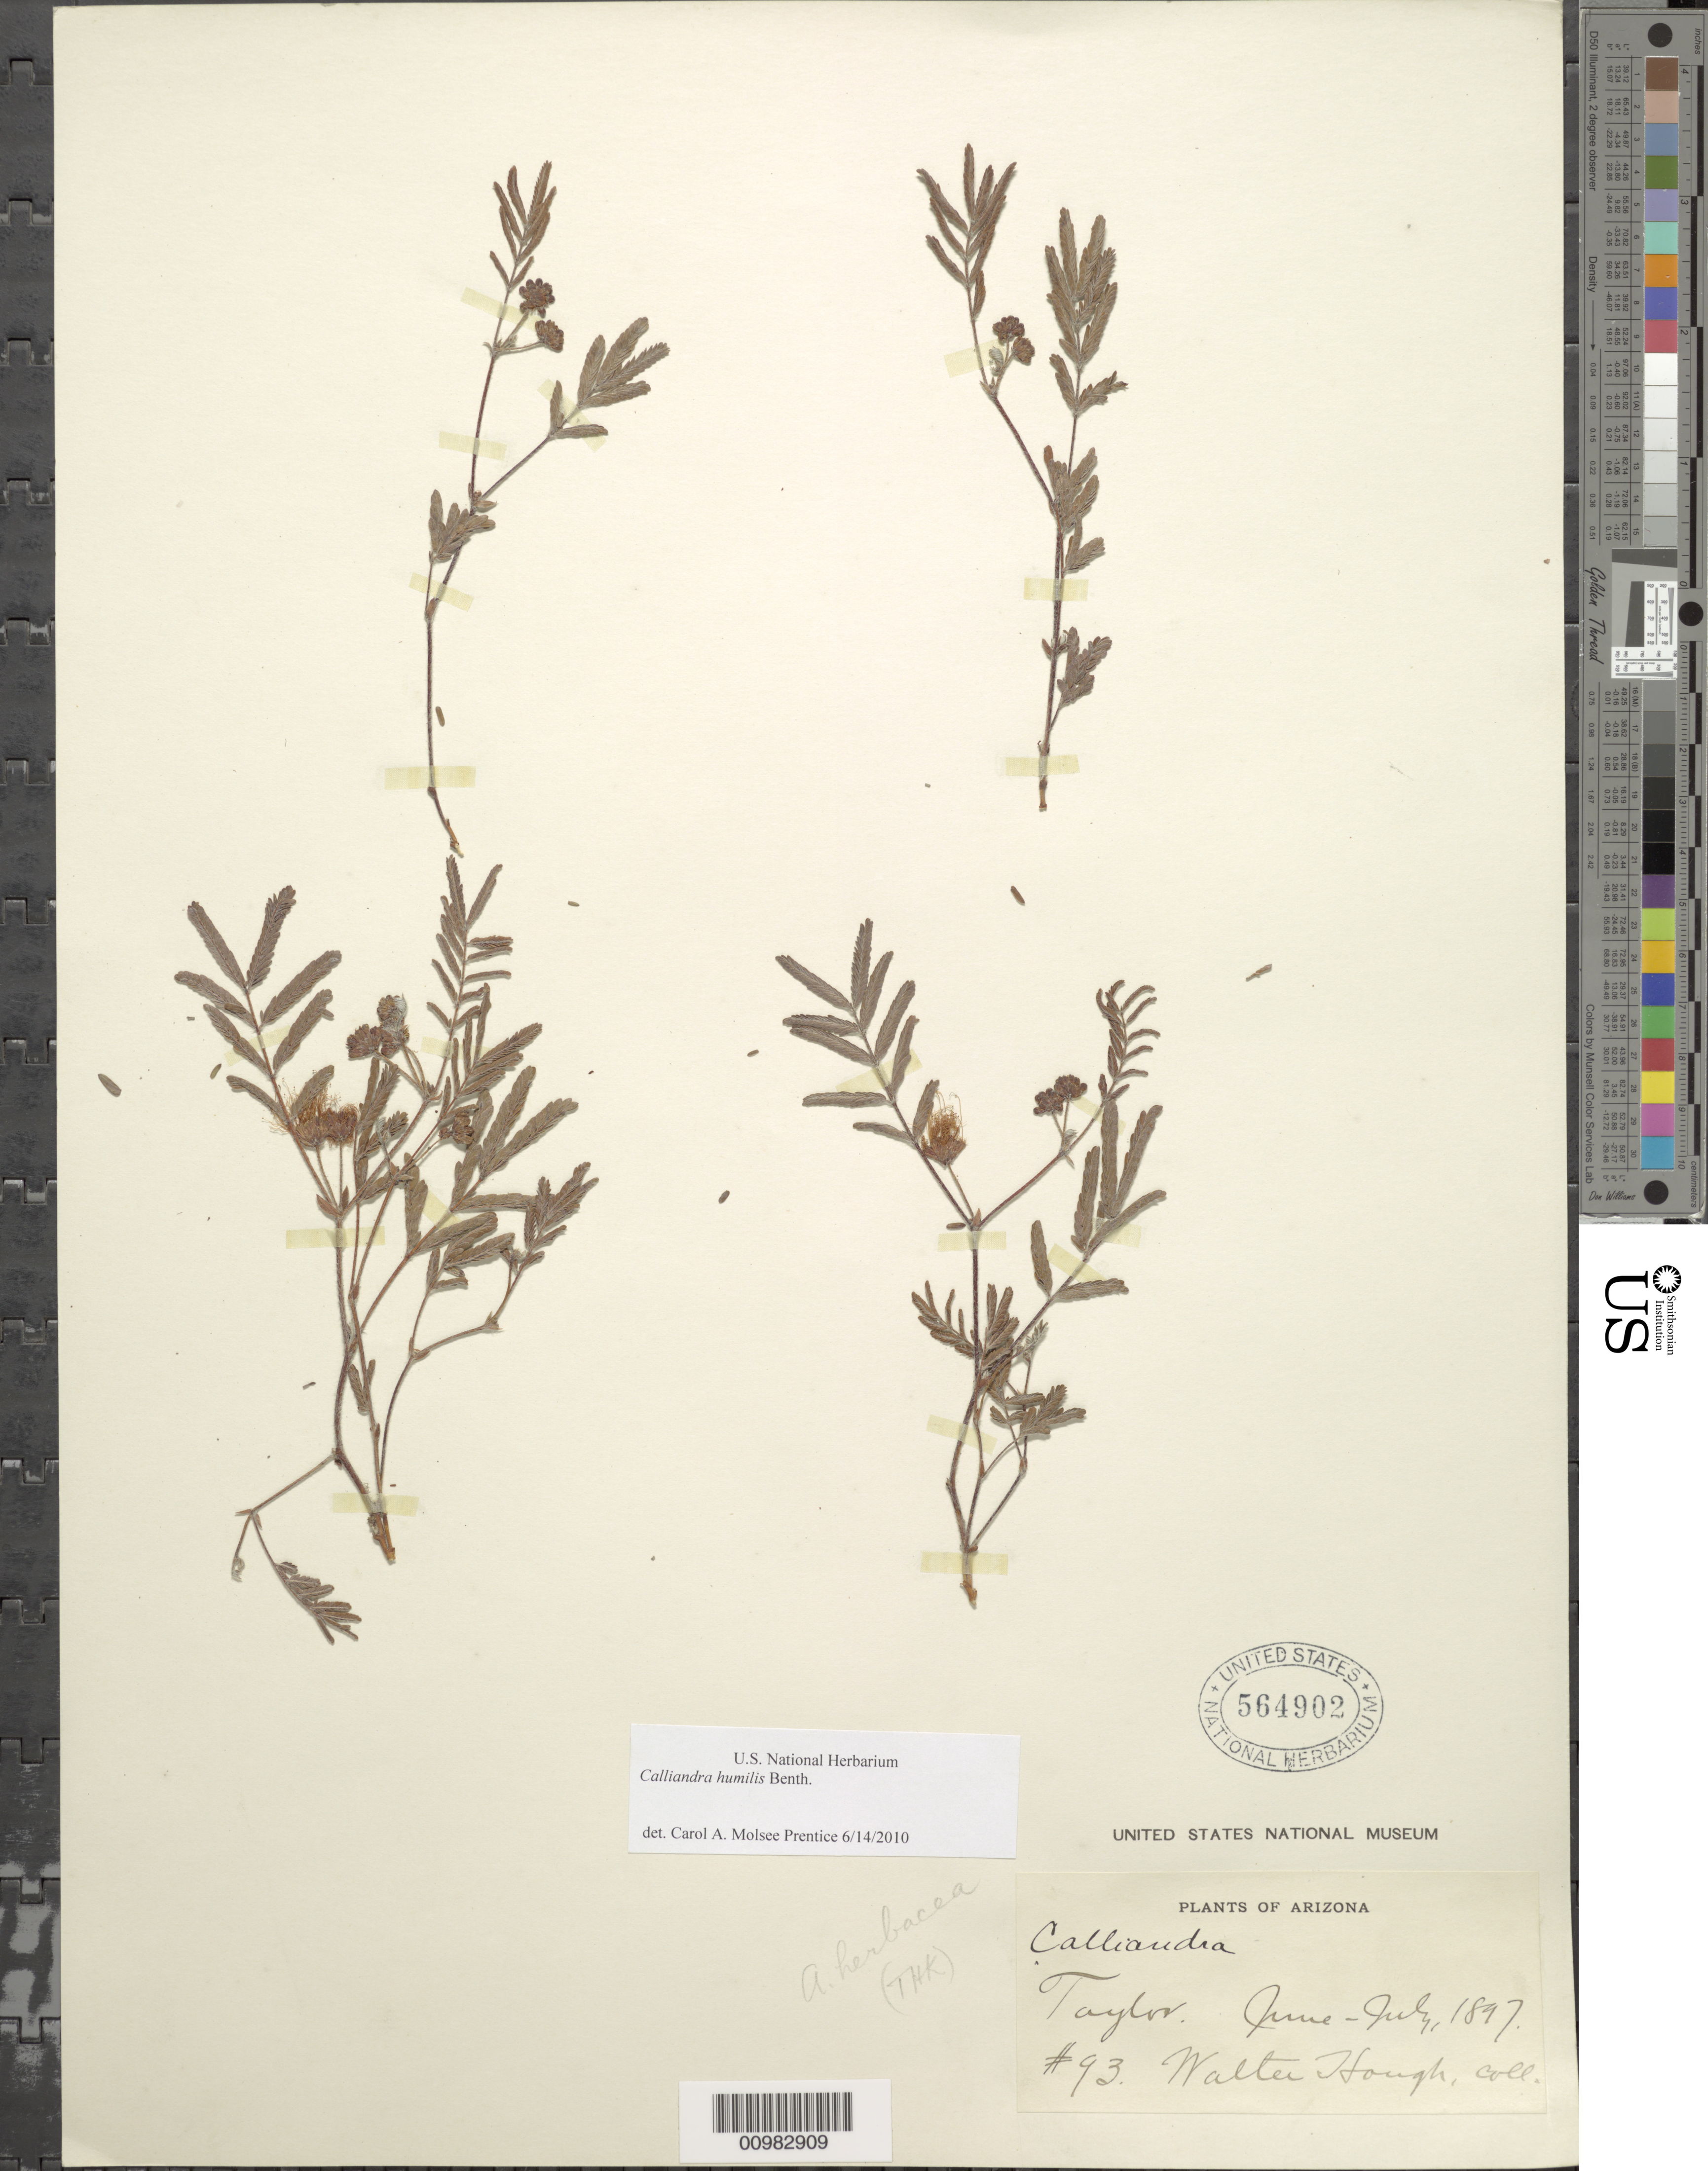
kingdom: Plantae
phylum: Tracheophyta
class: Magnoliopsida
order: Fabales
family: Fabaceae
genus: Calliandra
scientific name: Calliandra humilis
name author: Benth.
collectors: W. Hough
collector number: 93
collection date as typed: Jun 1897 to -- Jul 1897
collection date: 1897-06/1897-07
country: United States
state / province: Arizona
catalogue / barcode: US 564902